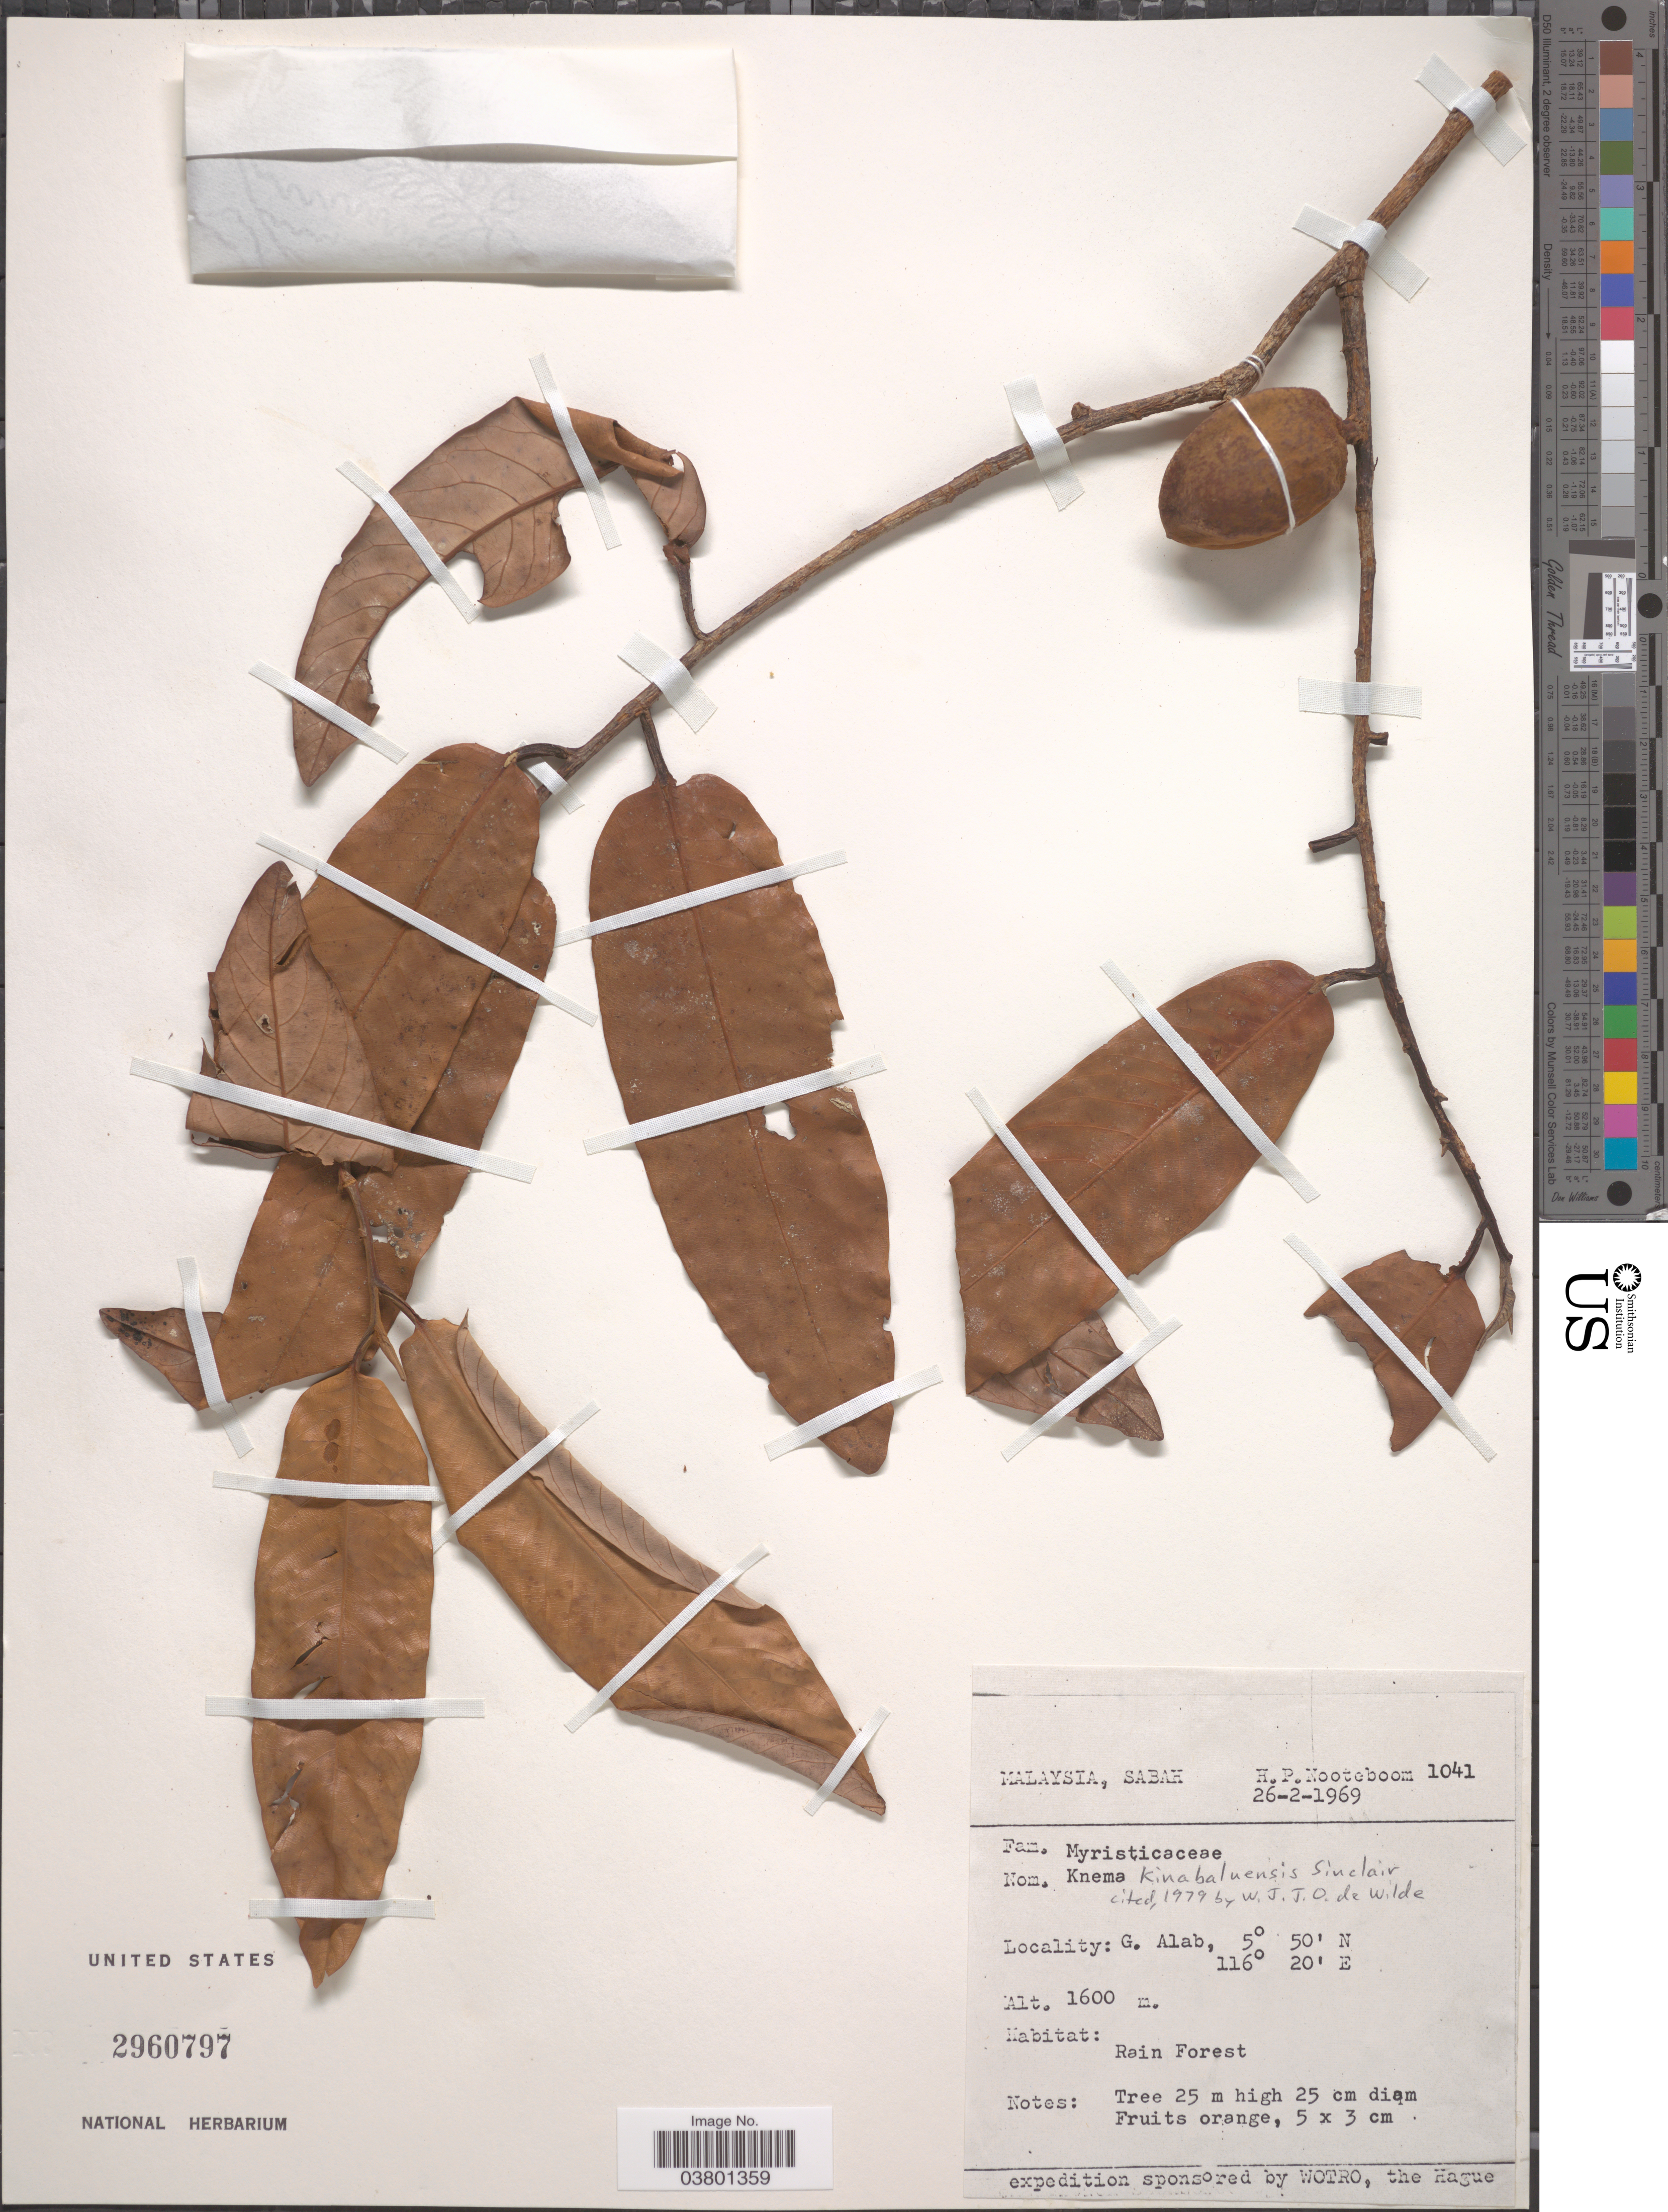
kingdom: Plantae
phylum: Tracheophyta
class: Magnoliopsida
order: Magnoliales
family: Myristicaceae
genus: Knema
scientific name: Knema kinabaluensis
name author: J. Sinclair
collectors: H. P. Nooteboom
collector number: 1041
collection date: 1969-02-26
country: Malaysia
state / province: Sabah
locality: G. Alab.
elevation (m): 1600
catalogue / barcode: US 2960797